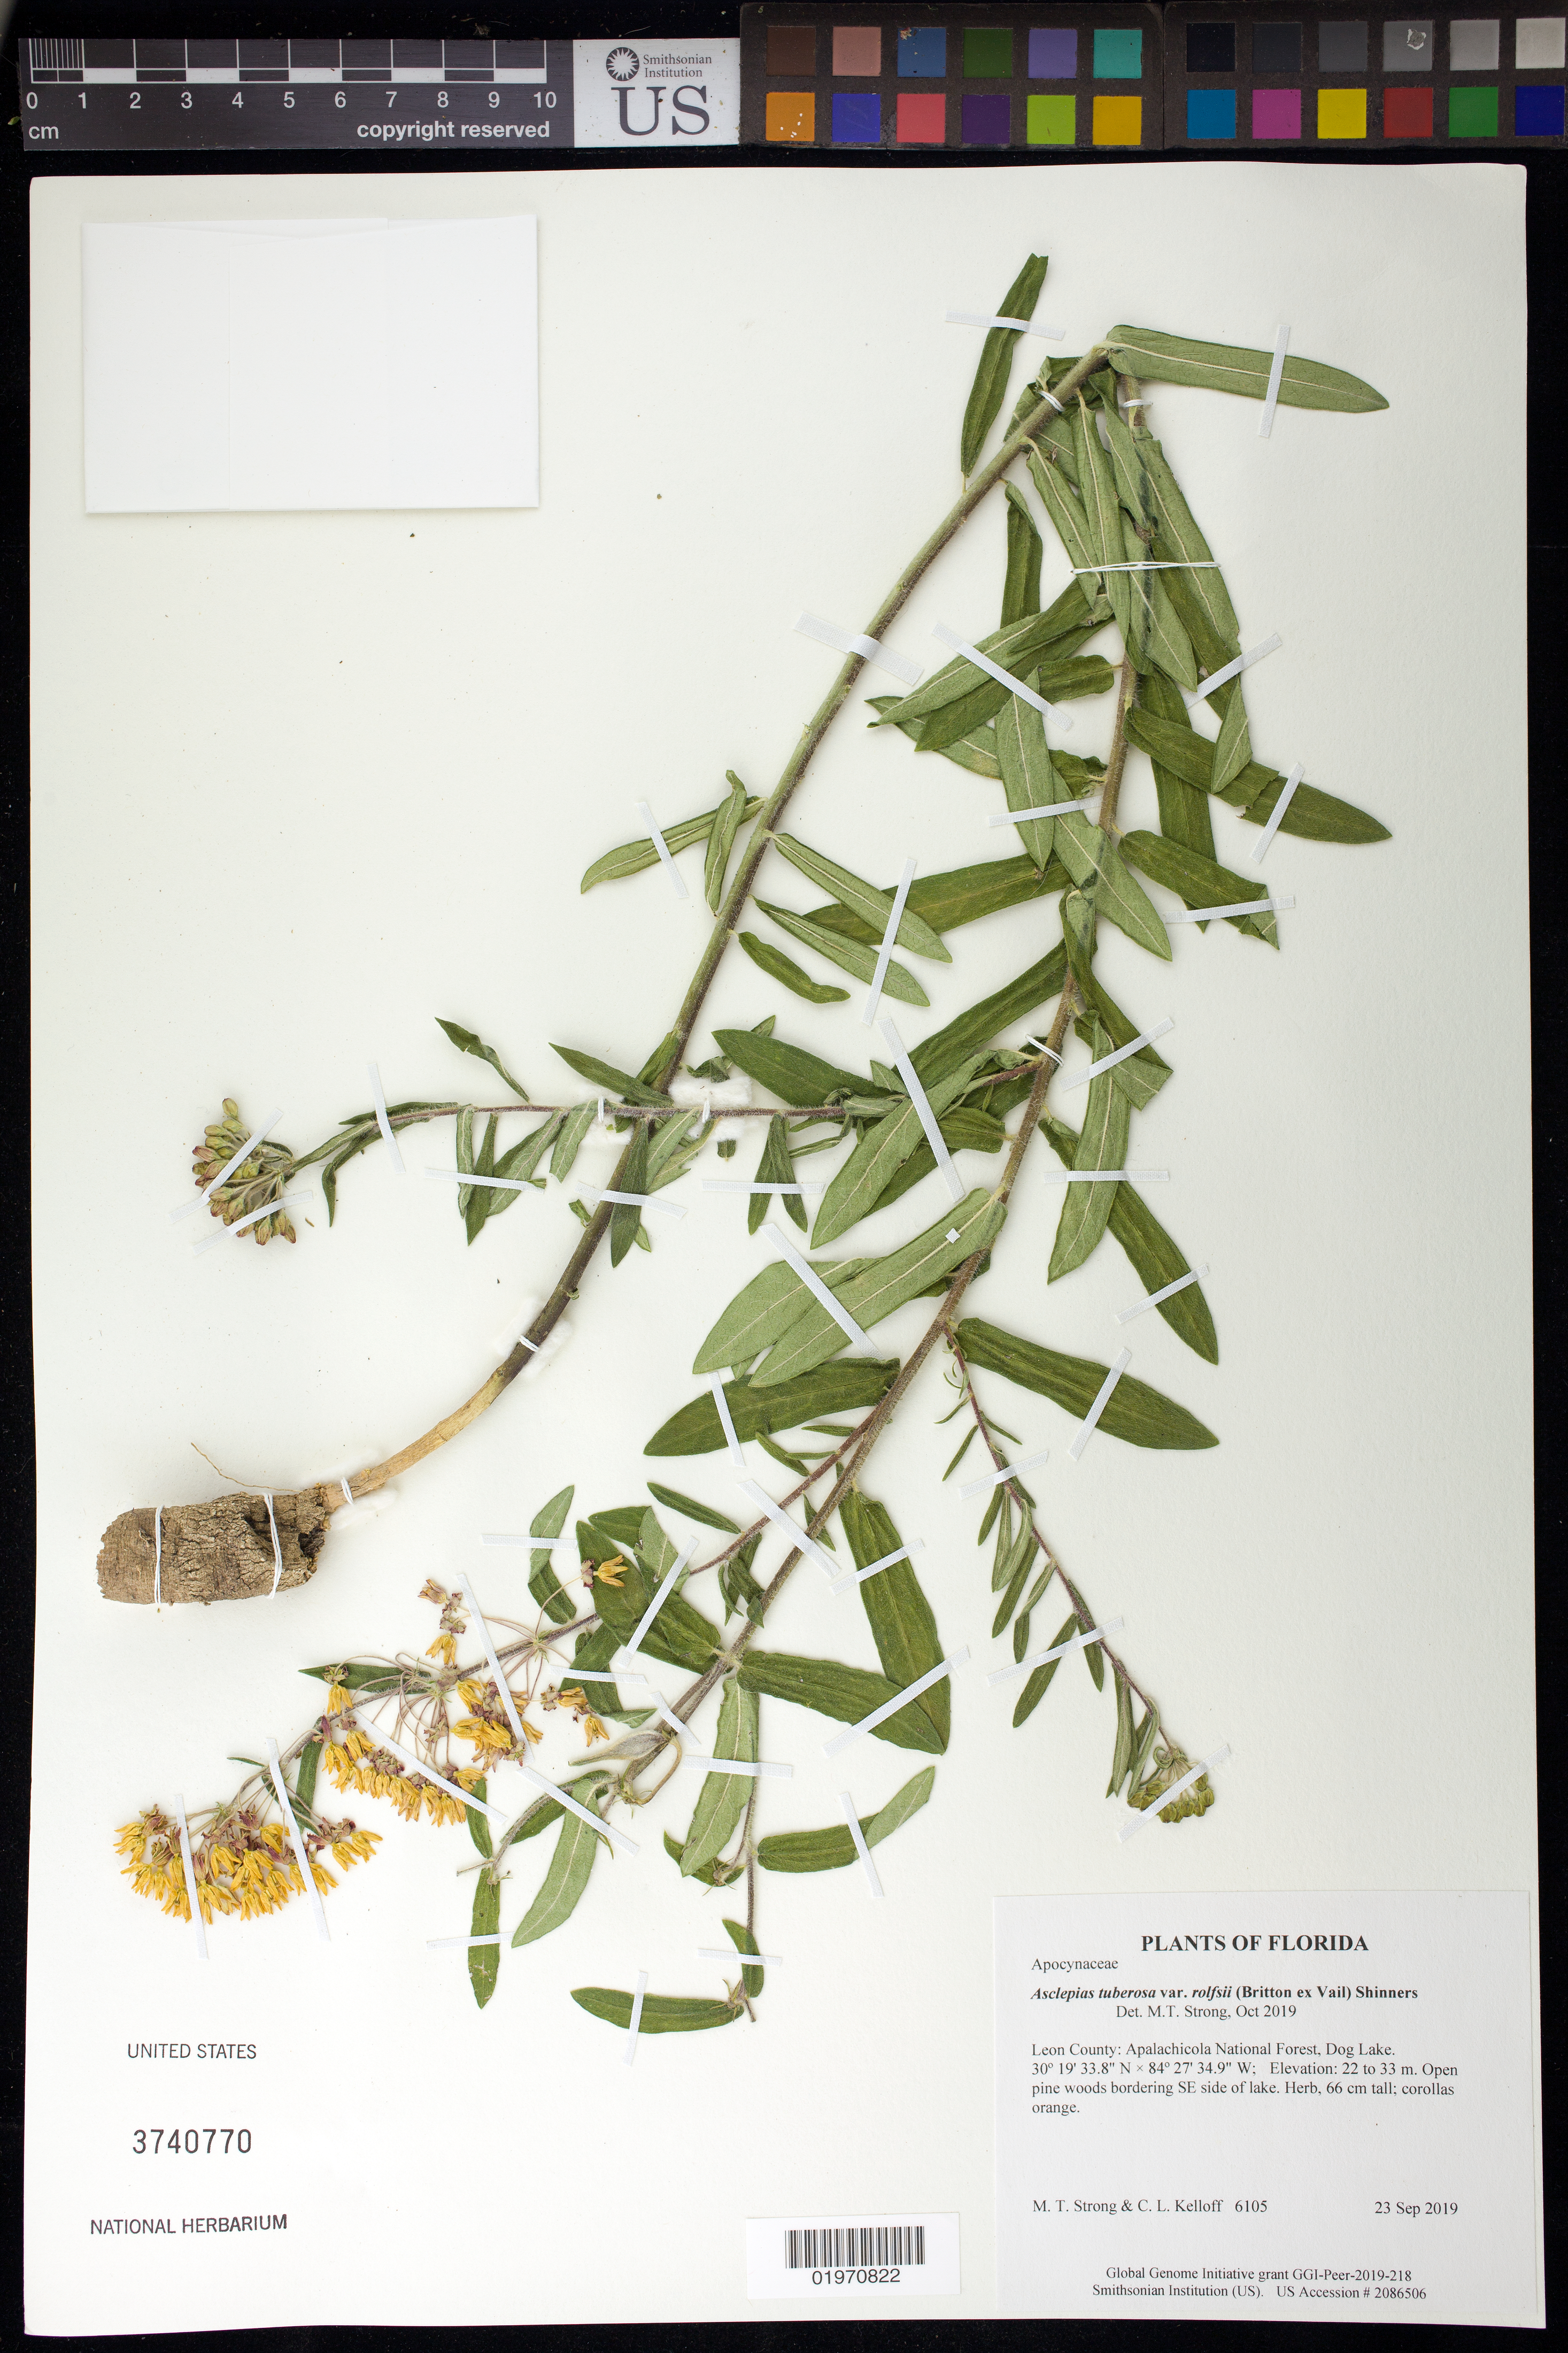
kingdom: Plantae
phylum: Tracheophyta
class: Magnoliopsida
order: Gentianales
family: Apocynaceae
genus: Asclepias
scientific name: Asclepias tuberosa var. rolfsii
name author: ( ex Vail) Shinners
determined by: Strong, Mark T., (BOT), Smithsonian Institution - National Museum of Natural History (UNITED STATES)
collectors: M. T. Strong & C. L. Kelloff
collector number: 6105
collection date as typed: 23 Sep 2019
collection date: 2019-09-23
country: United States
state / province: Florida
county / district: Leon County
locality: Apalachicola National Forest, Dog Lake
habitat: Open pine woods bordering SE side of lake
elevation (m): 22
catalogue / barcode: US 3740770